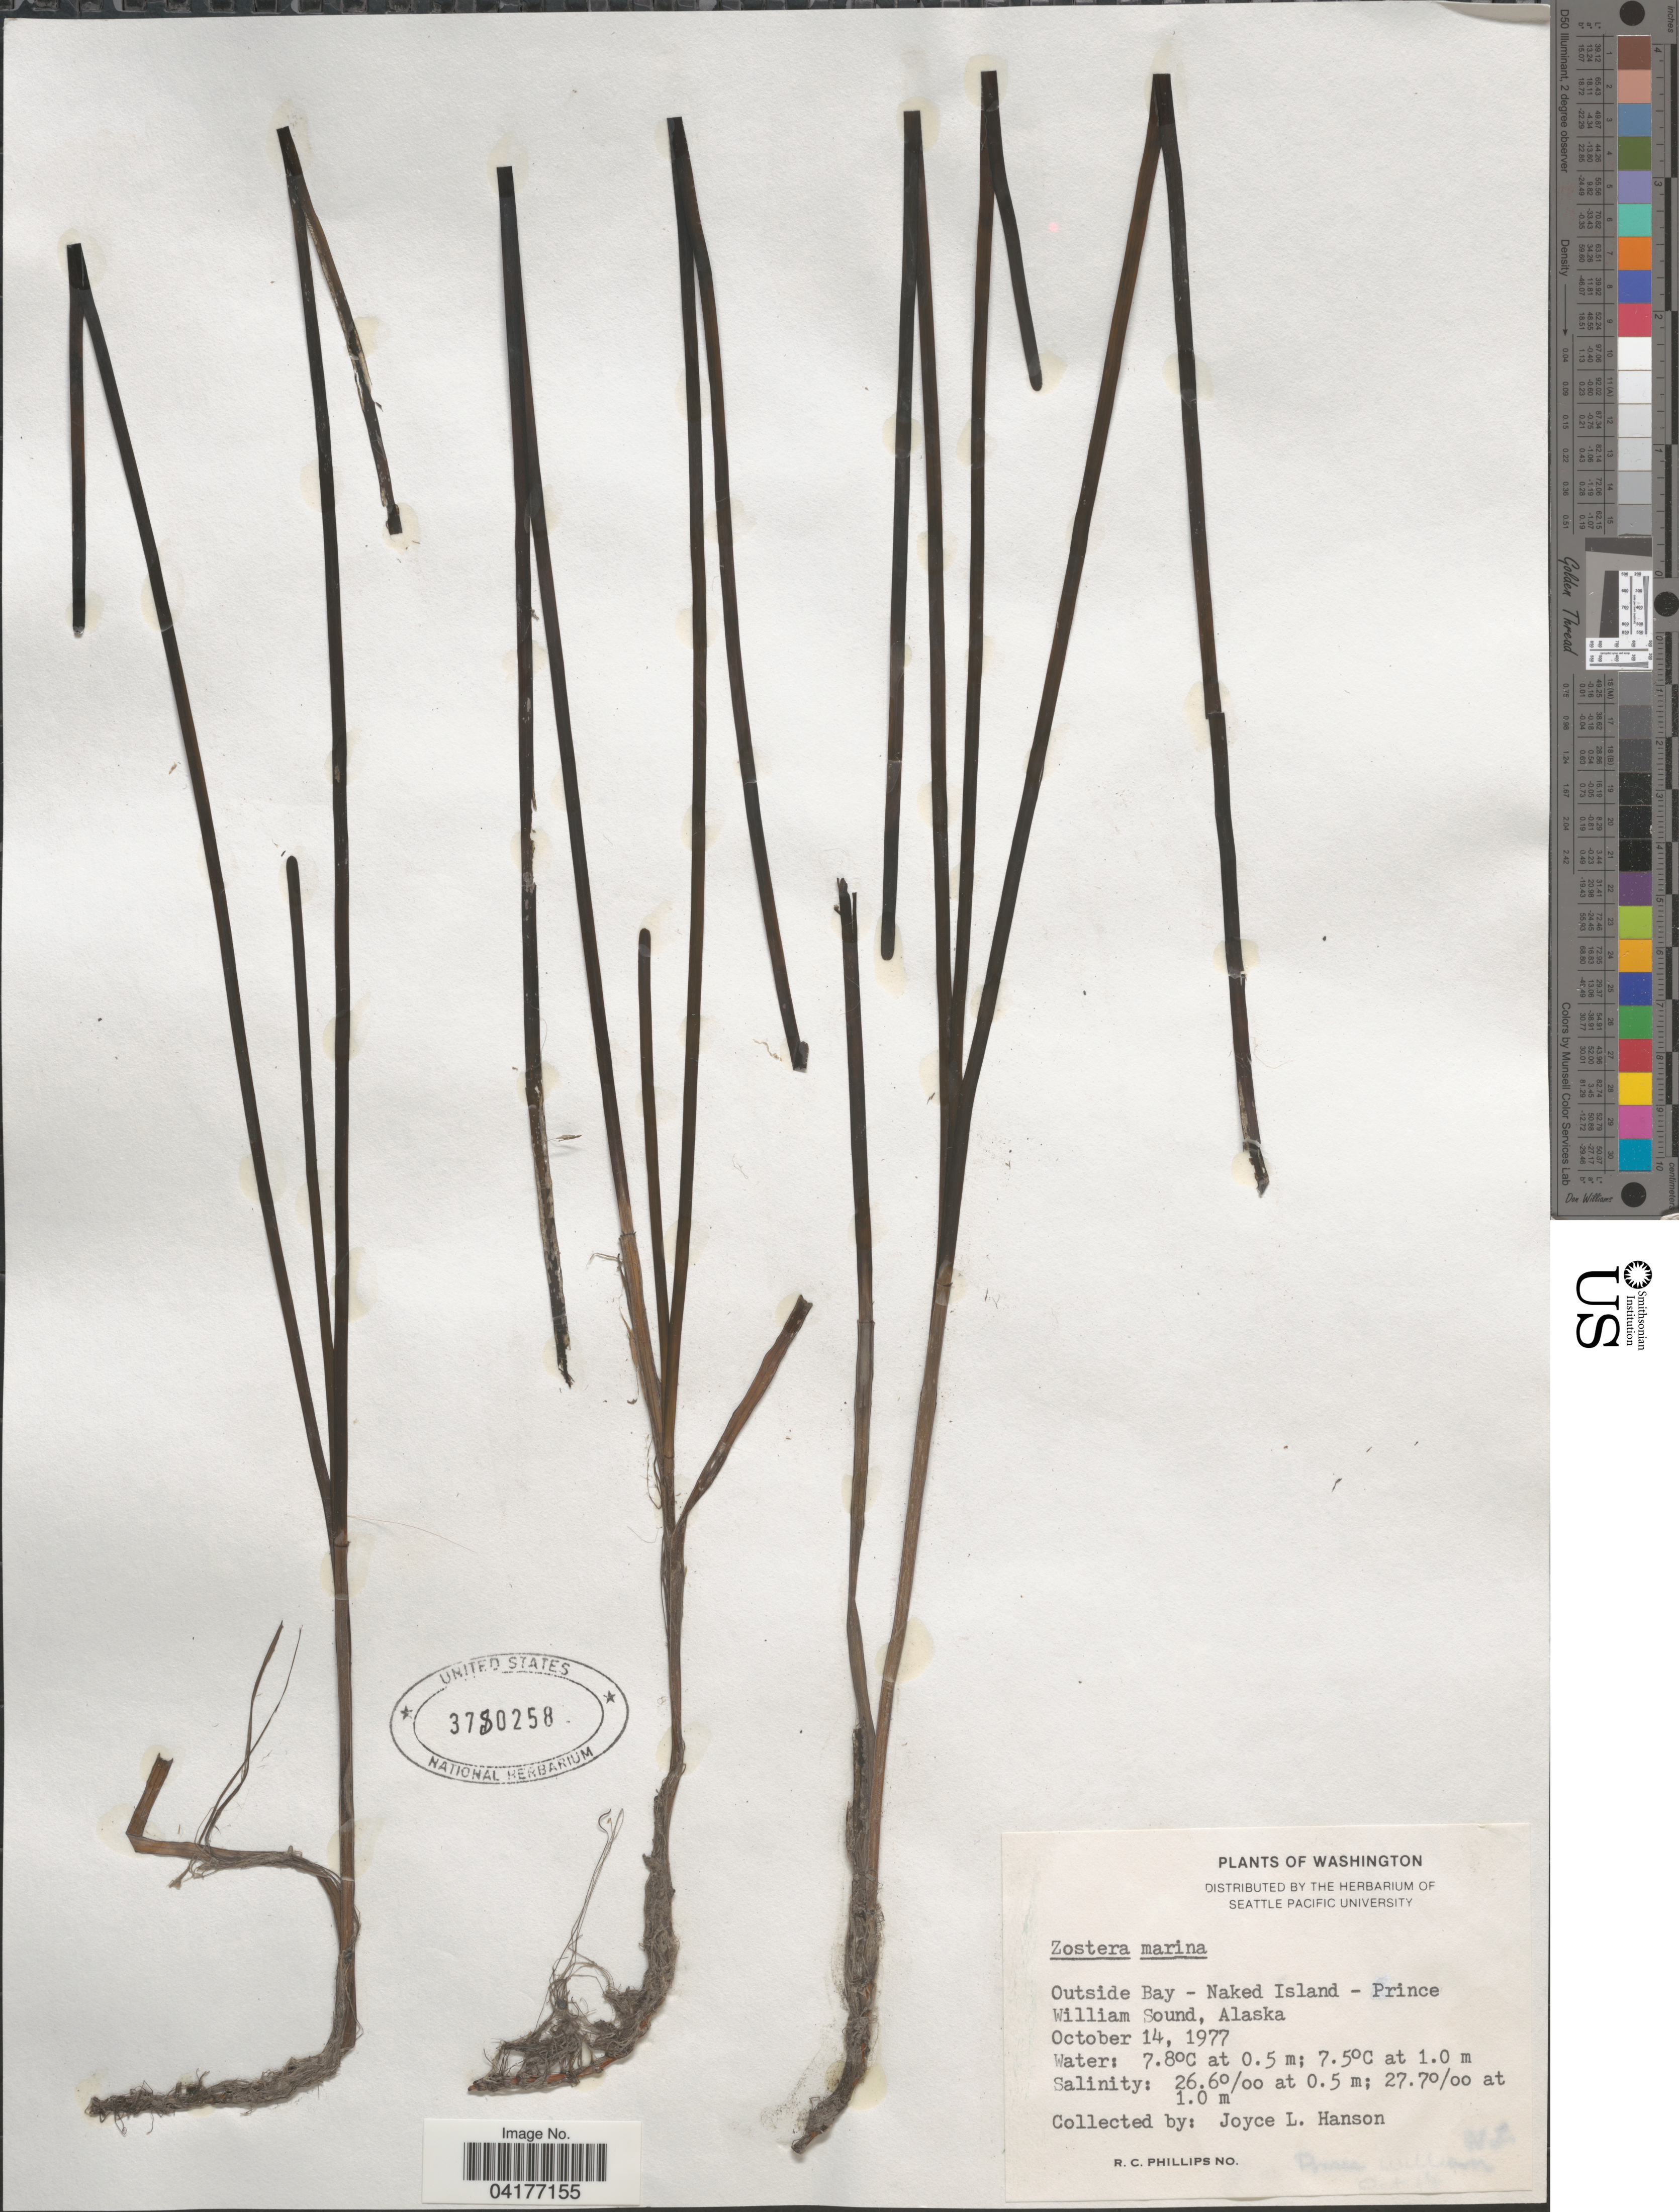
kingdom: Plantae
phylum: Tracheophyta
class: Liliopsida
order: Alismatales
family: Zosteraceae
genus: Zostera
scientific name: Zostera marina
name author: L.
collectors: J. Hanson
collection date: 1977-10-14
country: United States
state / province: Alaska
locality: Outside Bay - Naked Island - Prince William Sound.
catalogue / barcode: US 3780258